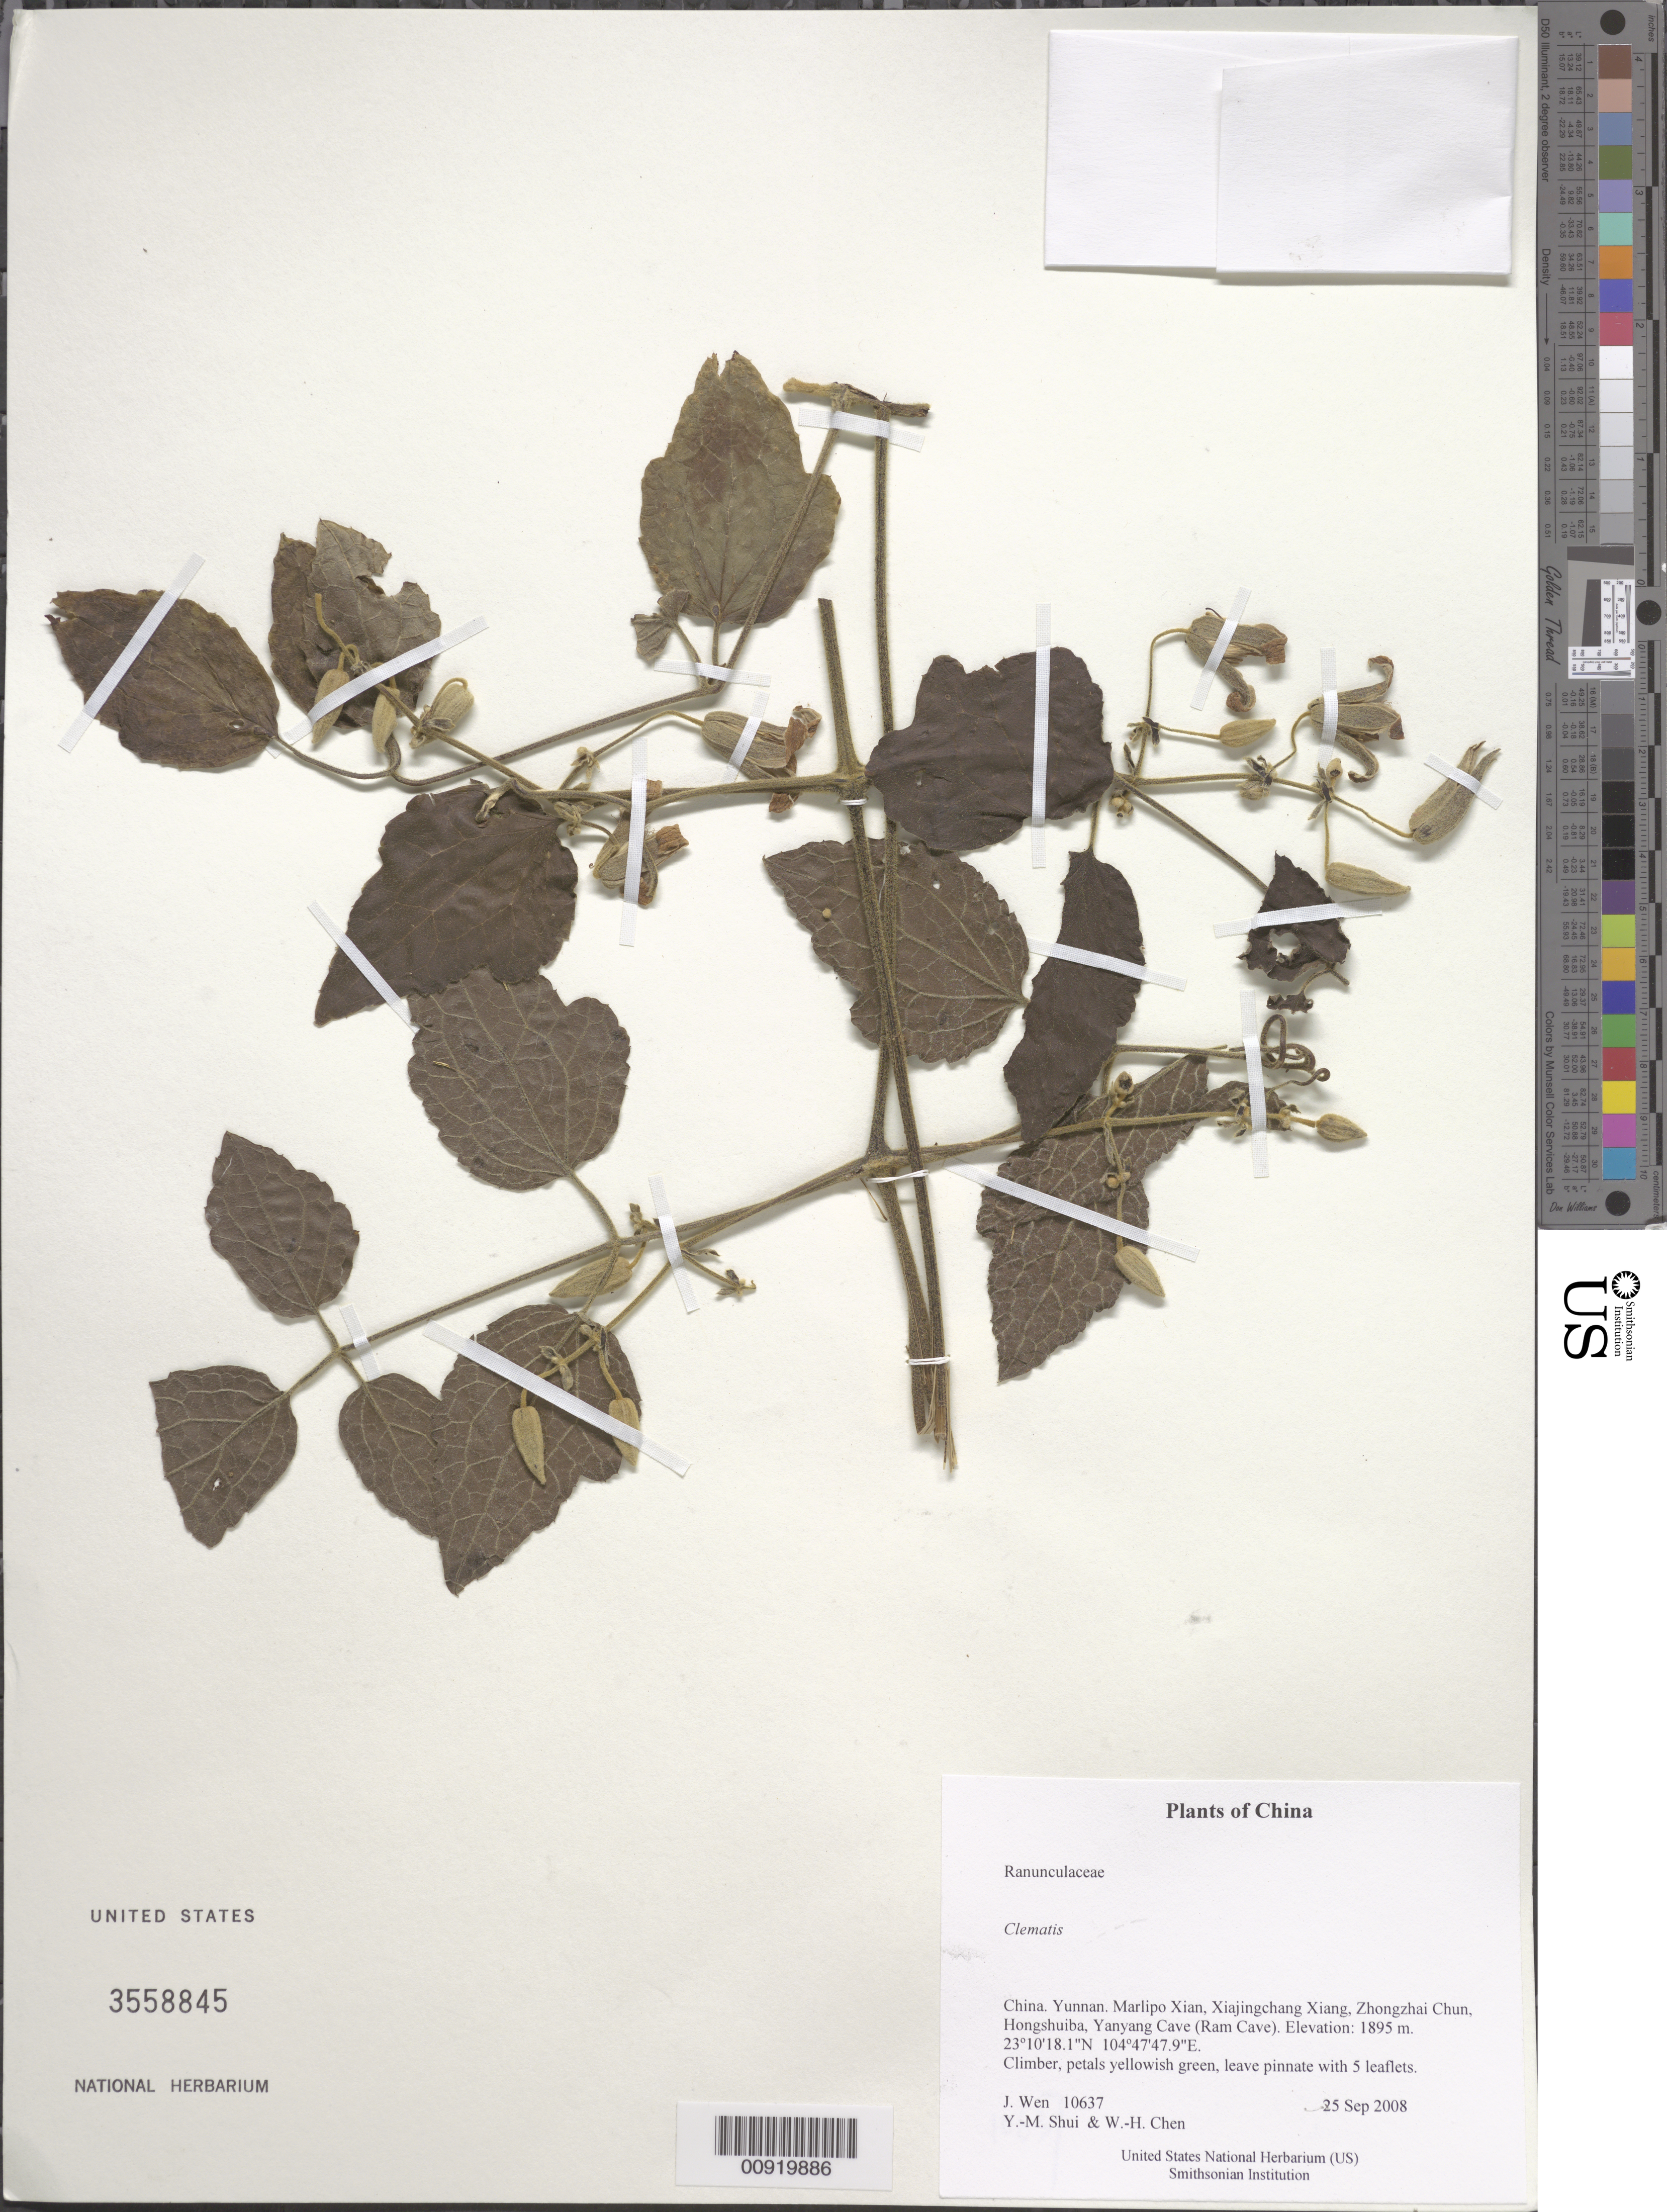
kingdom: Plantae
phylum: Tracheophyta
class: Magnoliopsida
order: Ranunculales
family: Ranunculaceae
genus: Clematis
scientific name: Clematis sp.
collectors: J. Wen, Y. Shui & W. Chen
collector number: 10637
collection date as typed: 25 Sep 2008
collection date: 2008-09-25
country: China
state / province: Yunnan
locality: Marlipo Xian, Xiajingchang Xiang, Zhongzhai Chun, Hongshuiba, Yanyang Cave (Ram Cave).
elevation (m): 1895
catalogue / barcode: US 3558845